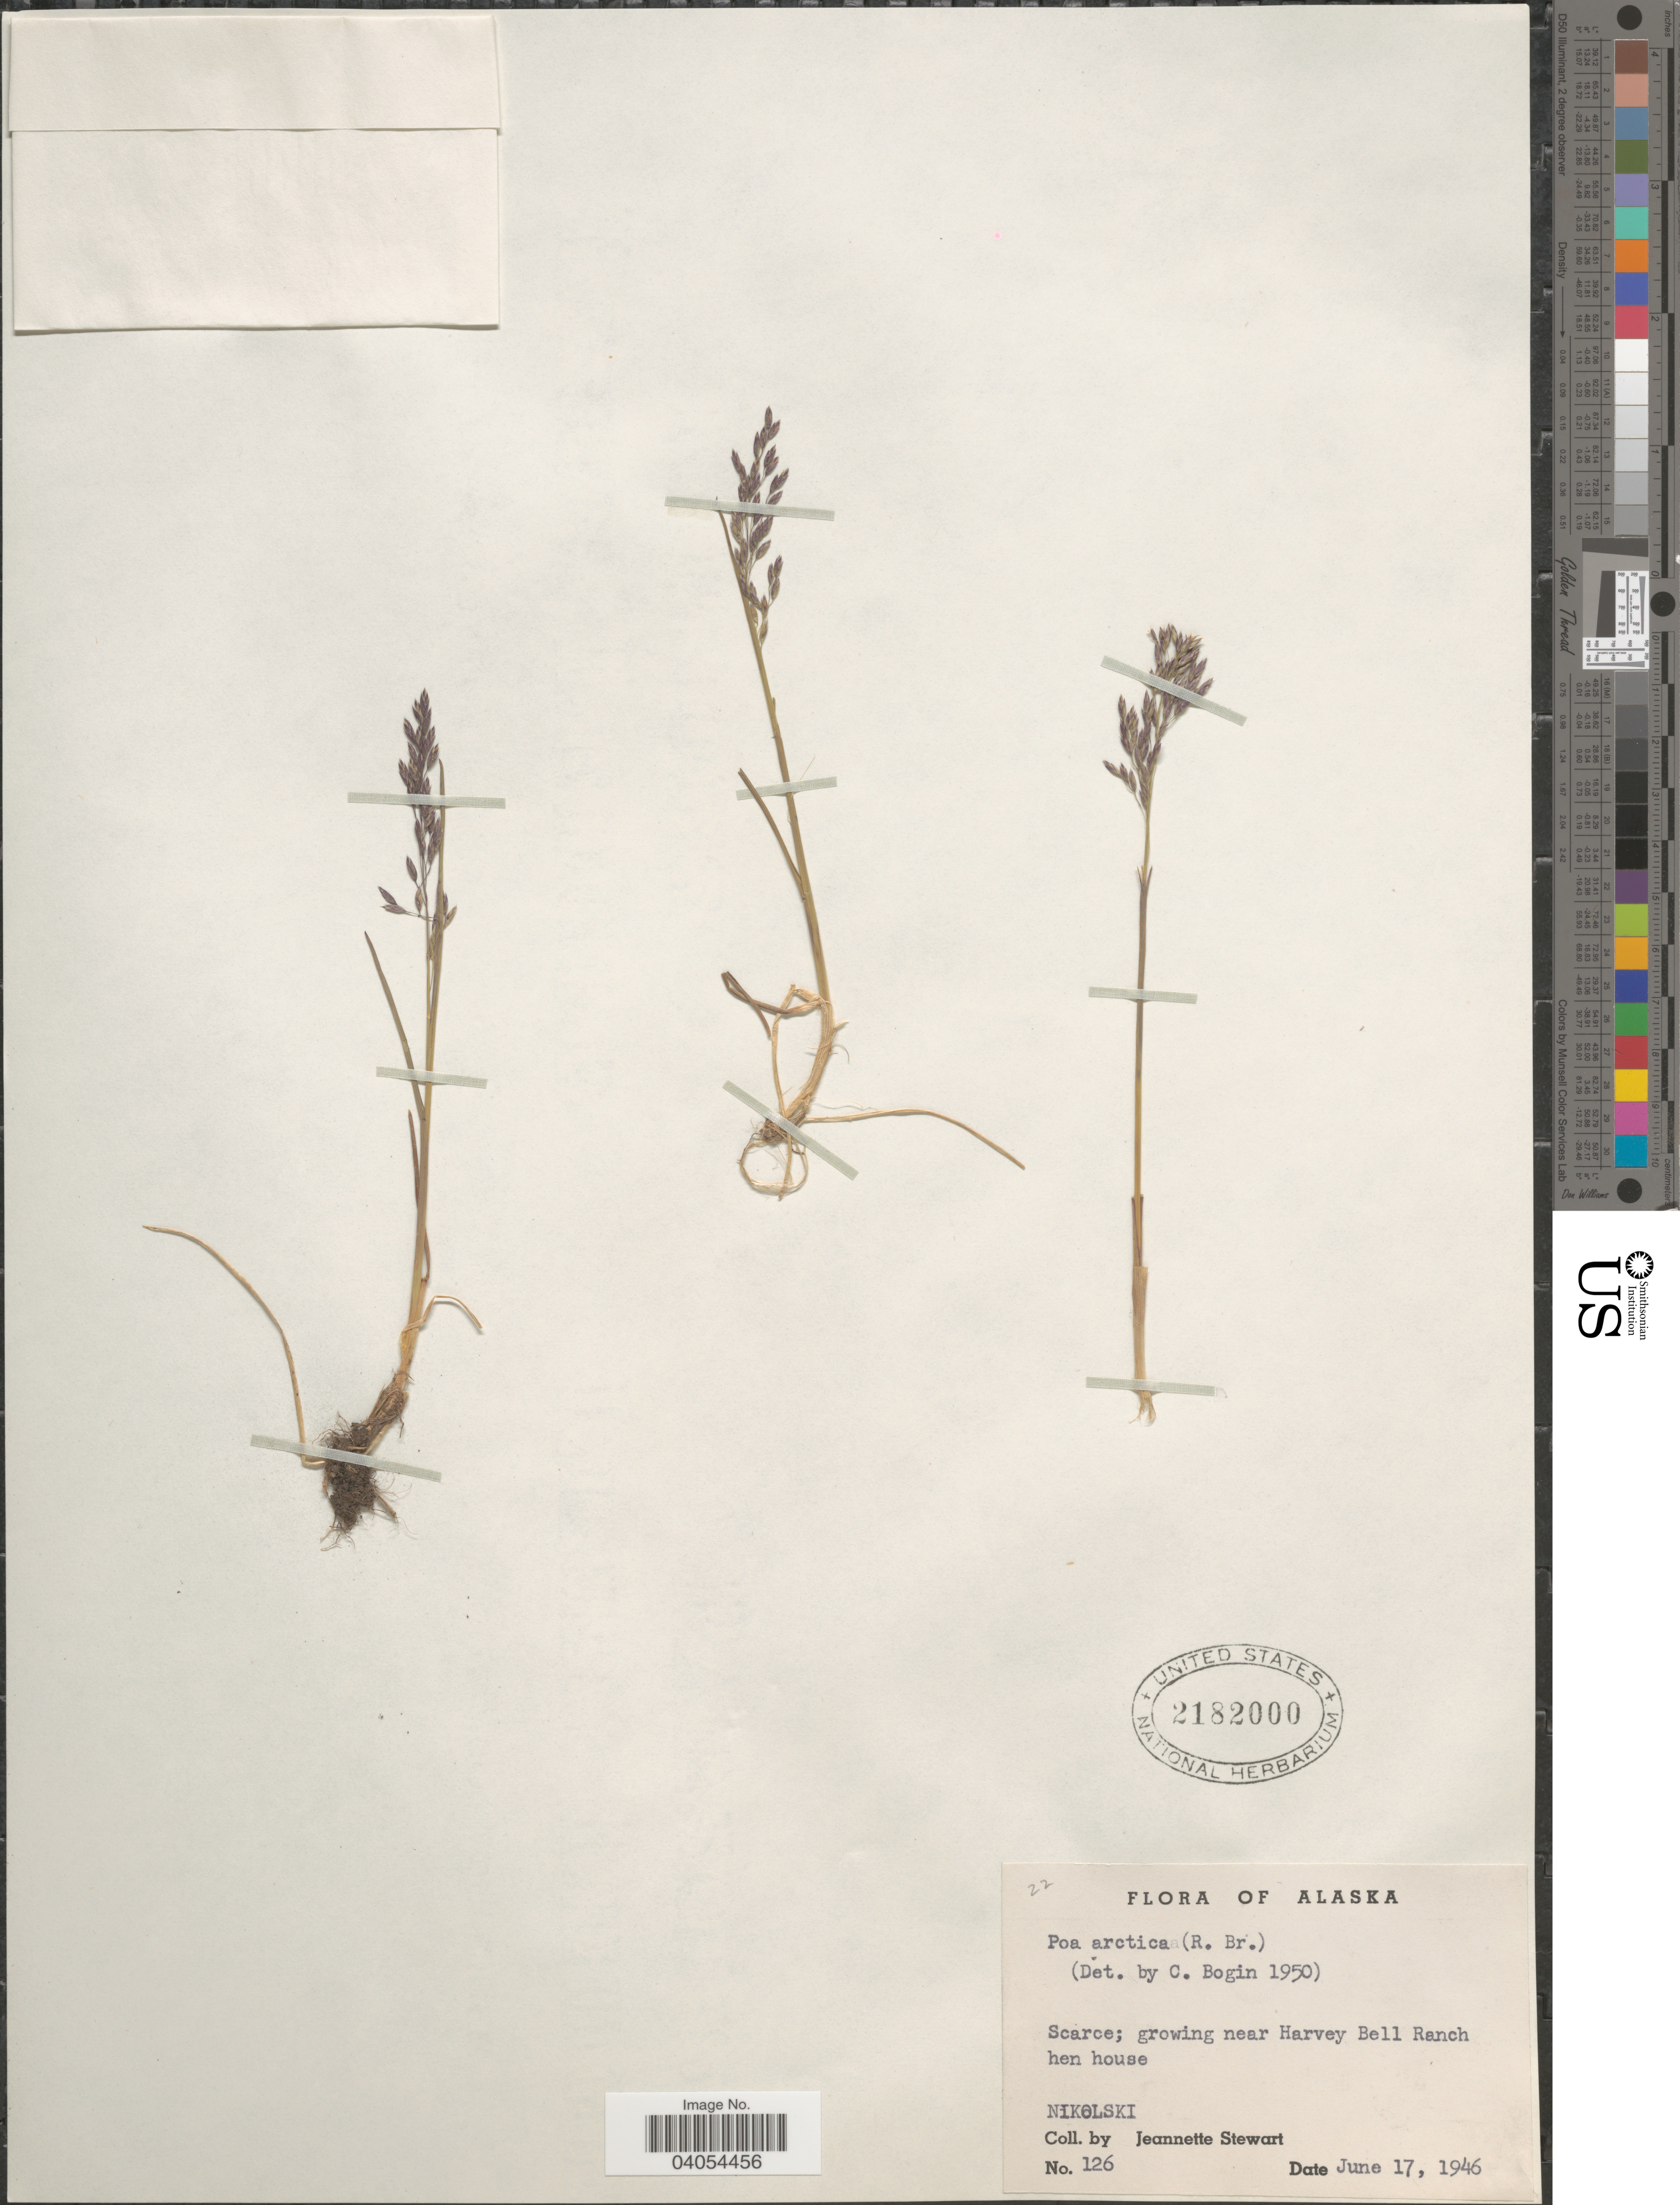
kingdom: Plantae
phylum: Tracheophyta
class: Liliopsida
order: Poales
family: Poaceae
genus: Poa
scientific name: Poa arctica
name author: R. Br.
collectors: J. Stewart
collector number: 126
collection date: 1946-06-17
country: United States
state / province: Alaska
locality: Near Harvey Bell Ranch hen house. Nikolski [unsure placement].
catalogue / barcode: US 2182000